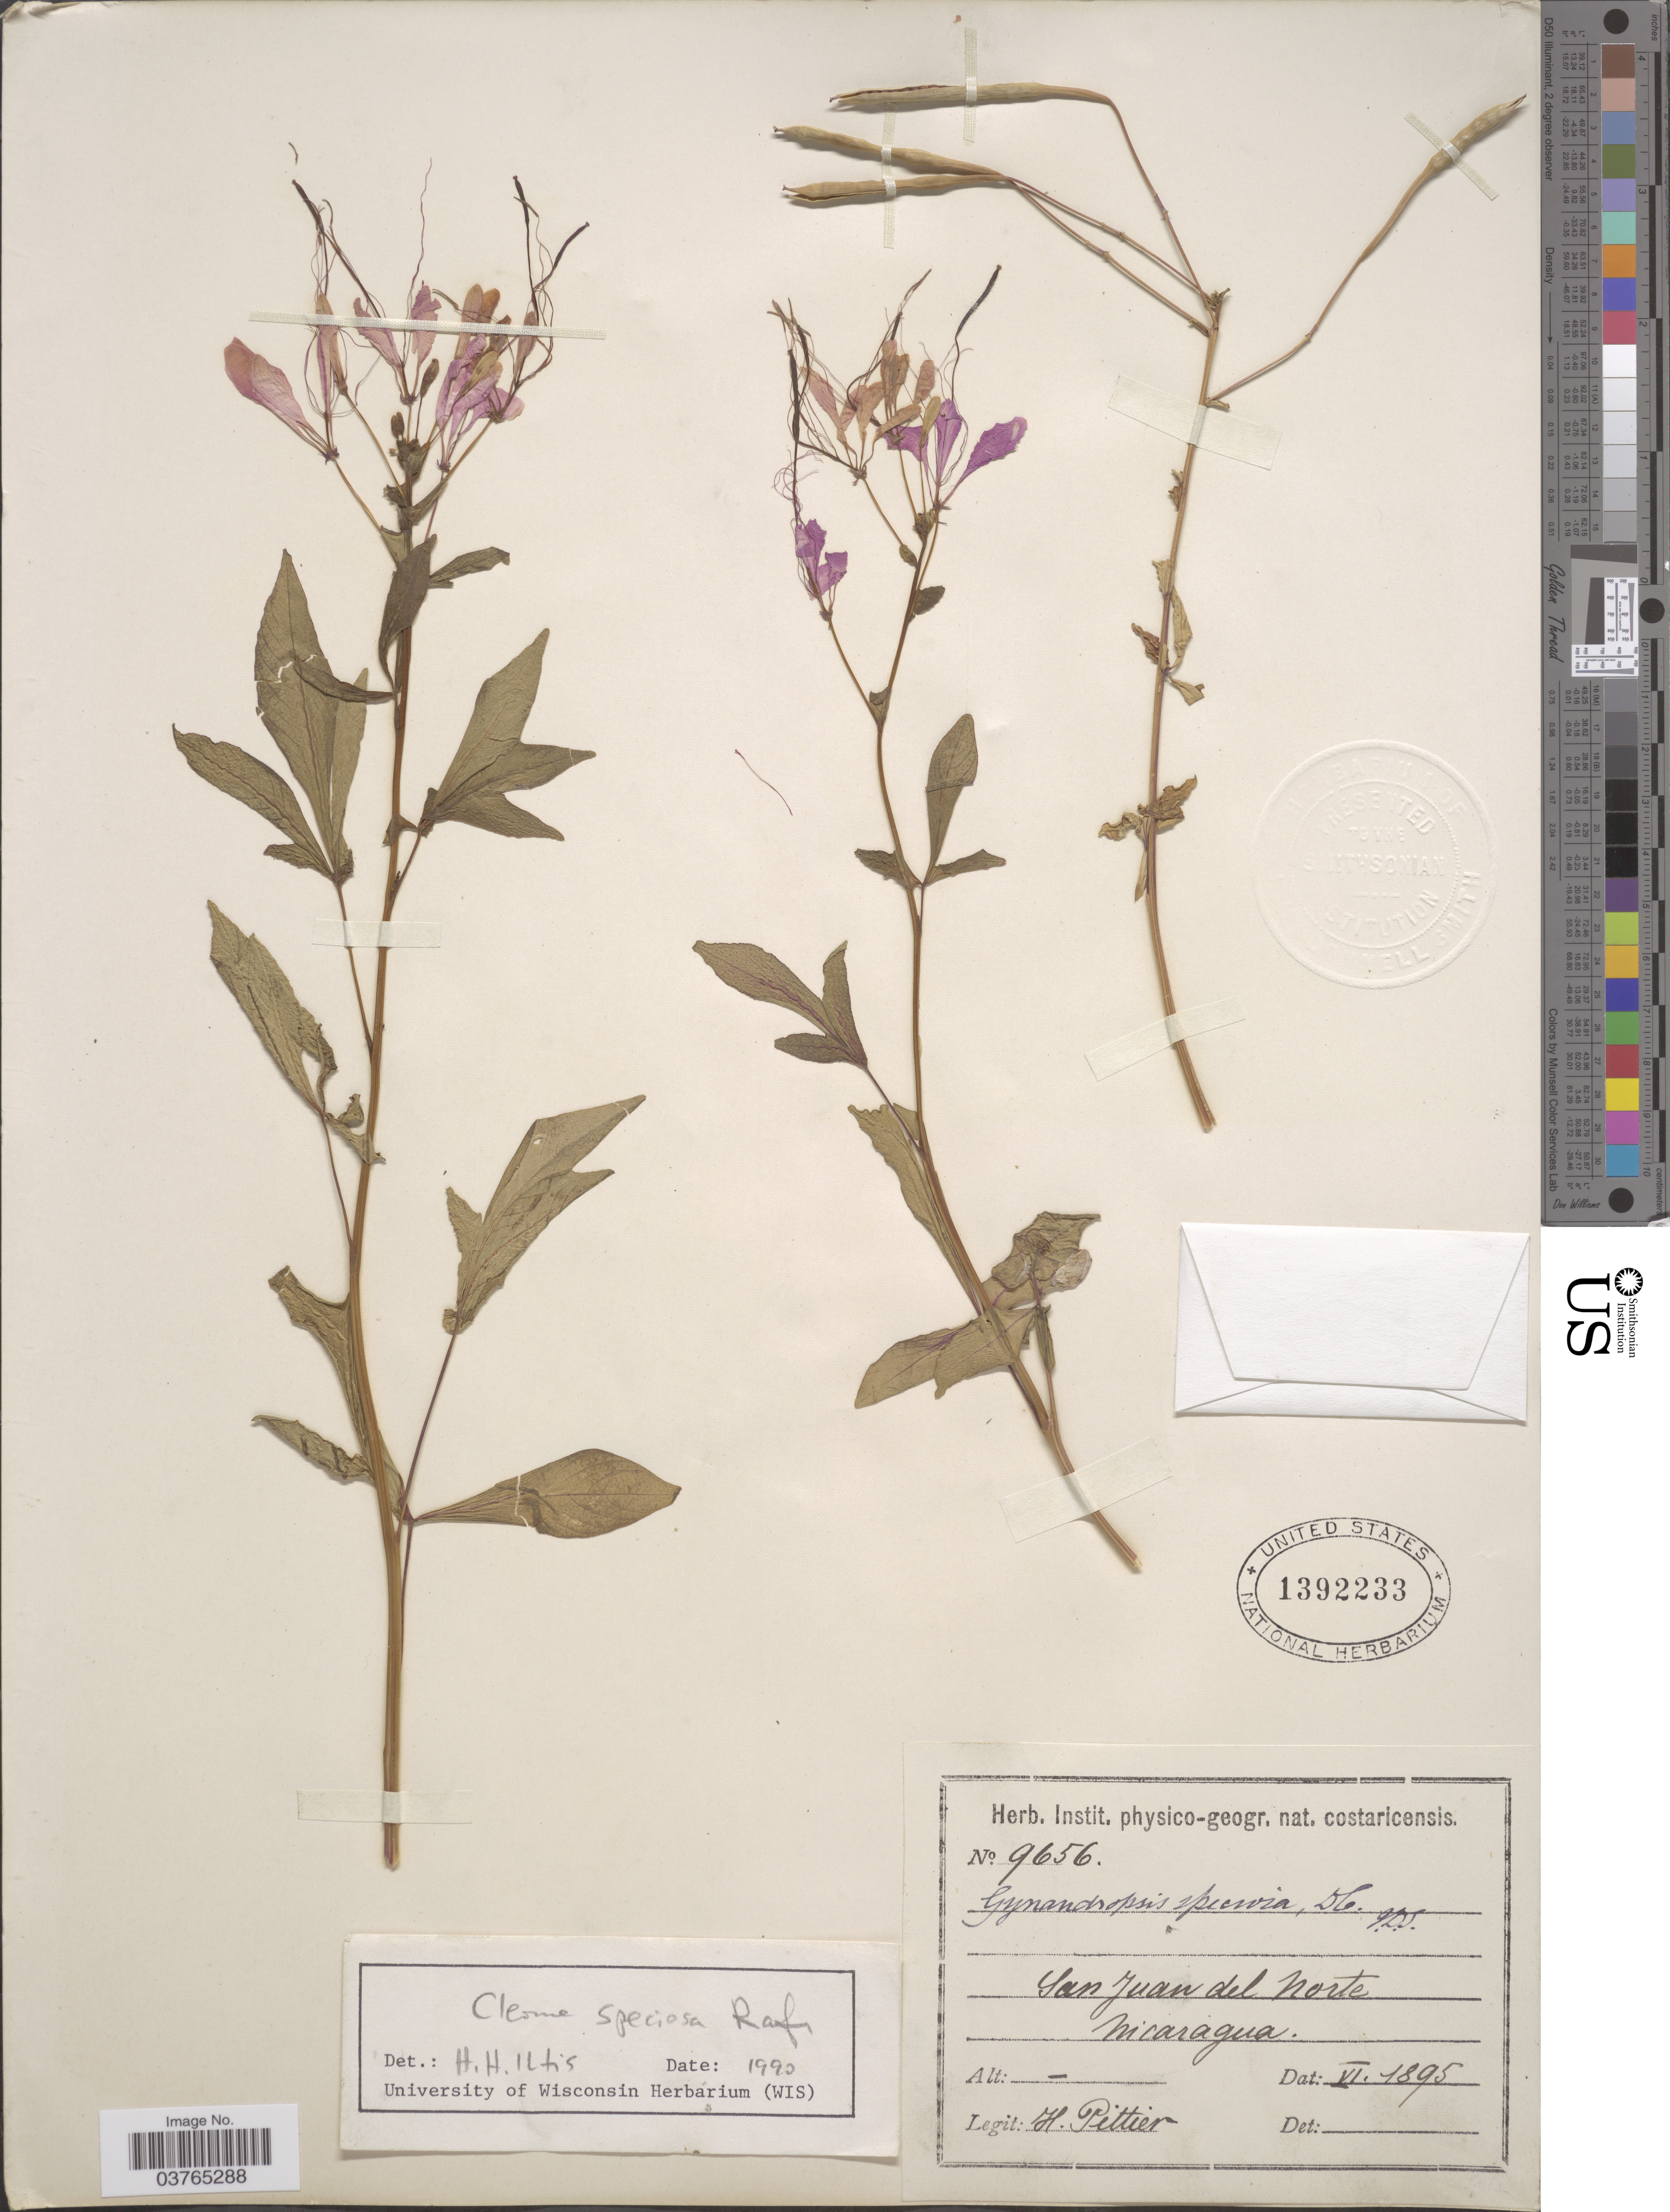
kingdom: Plantae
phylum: Tracheophyta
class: Magnoliopsida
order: Brassicales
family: Cleomaceae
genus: Cleoserrata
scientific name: Cleoserrata speciosa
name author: (Raf.) Iltis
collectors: H. F. Pittier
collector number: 9656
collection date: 1895-06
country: Nicaragua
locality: San Juan del Norte. Nicaragua.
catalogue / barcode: US 1392233